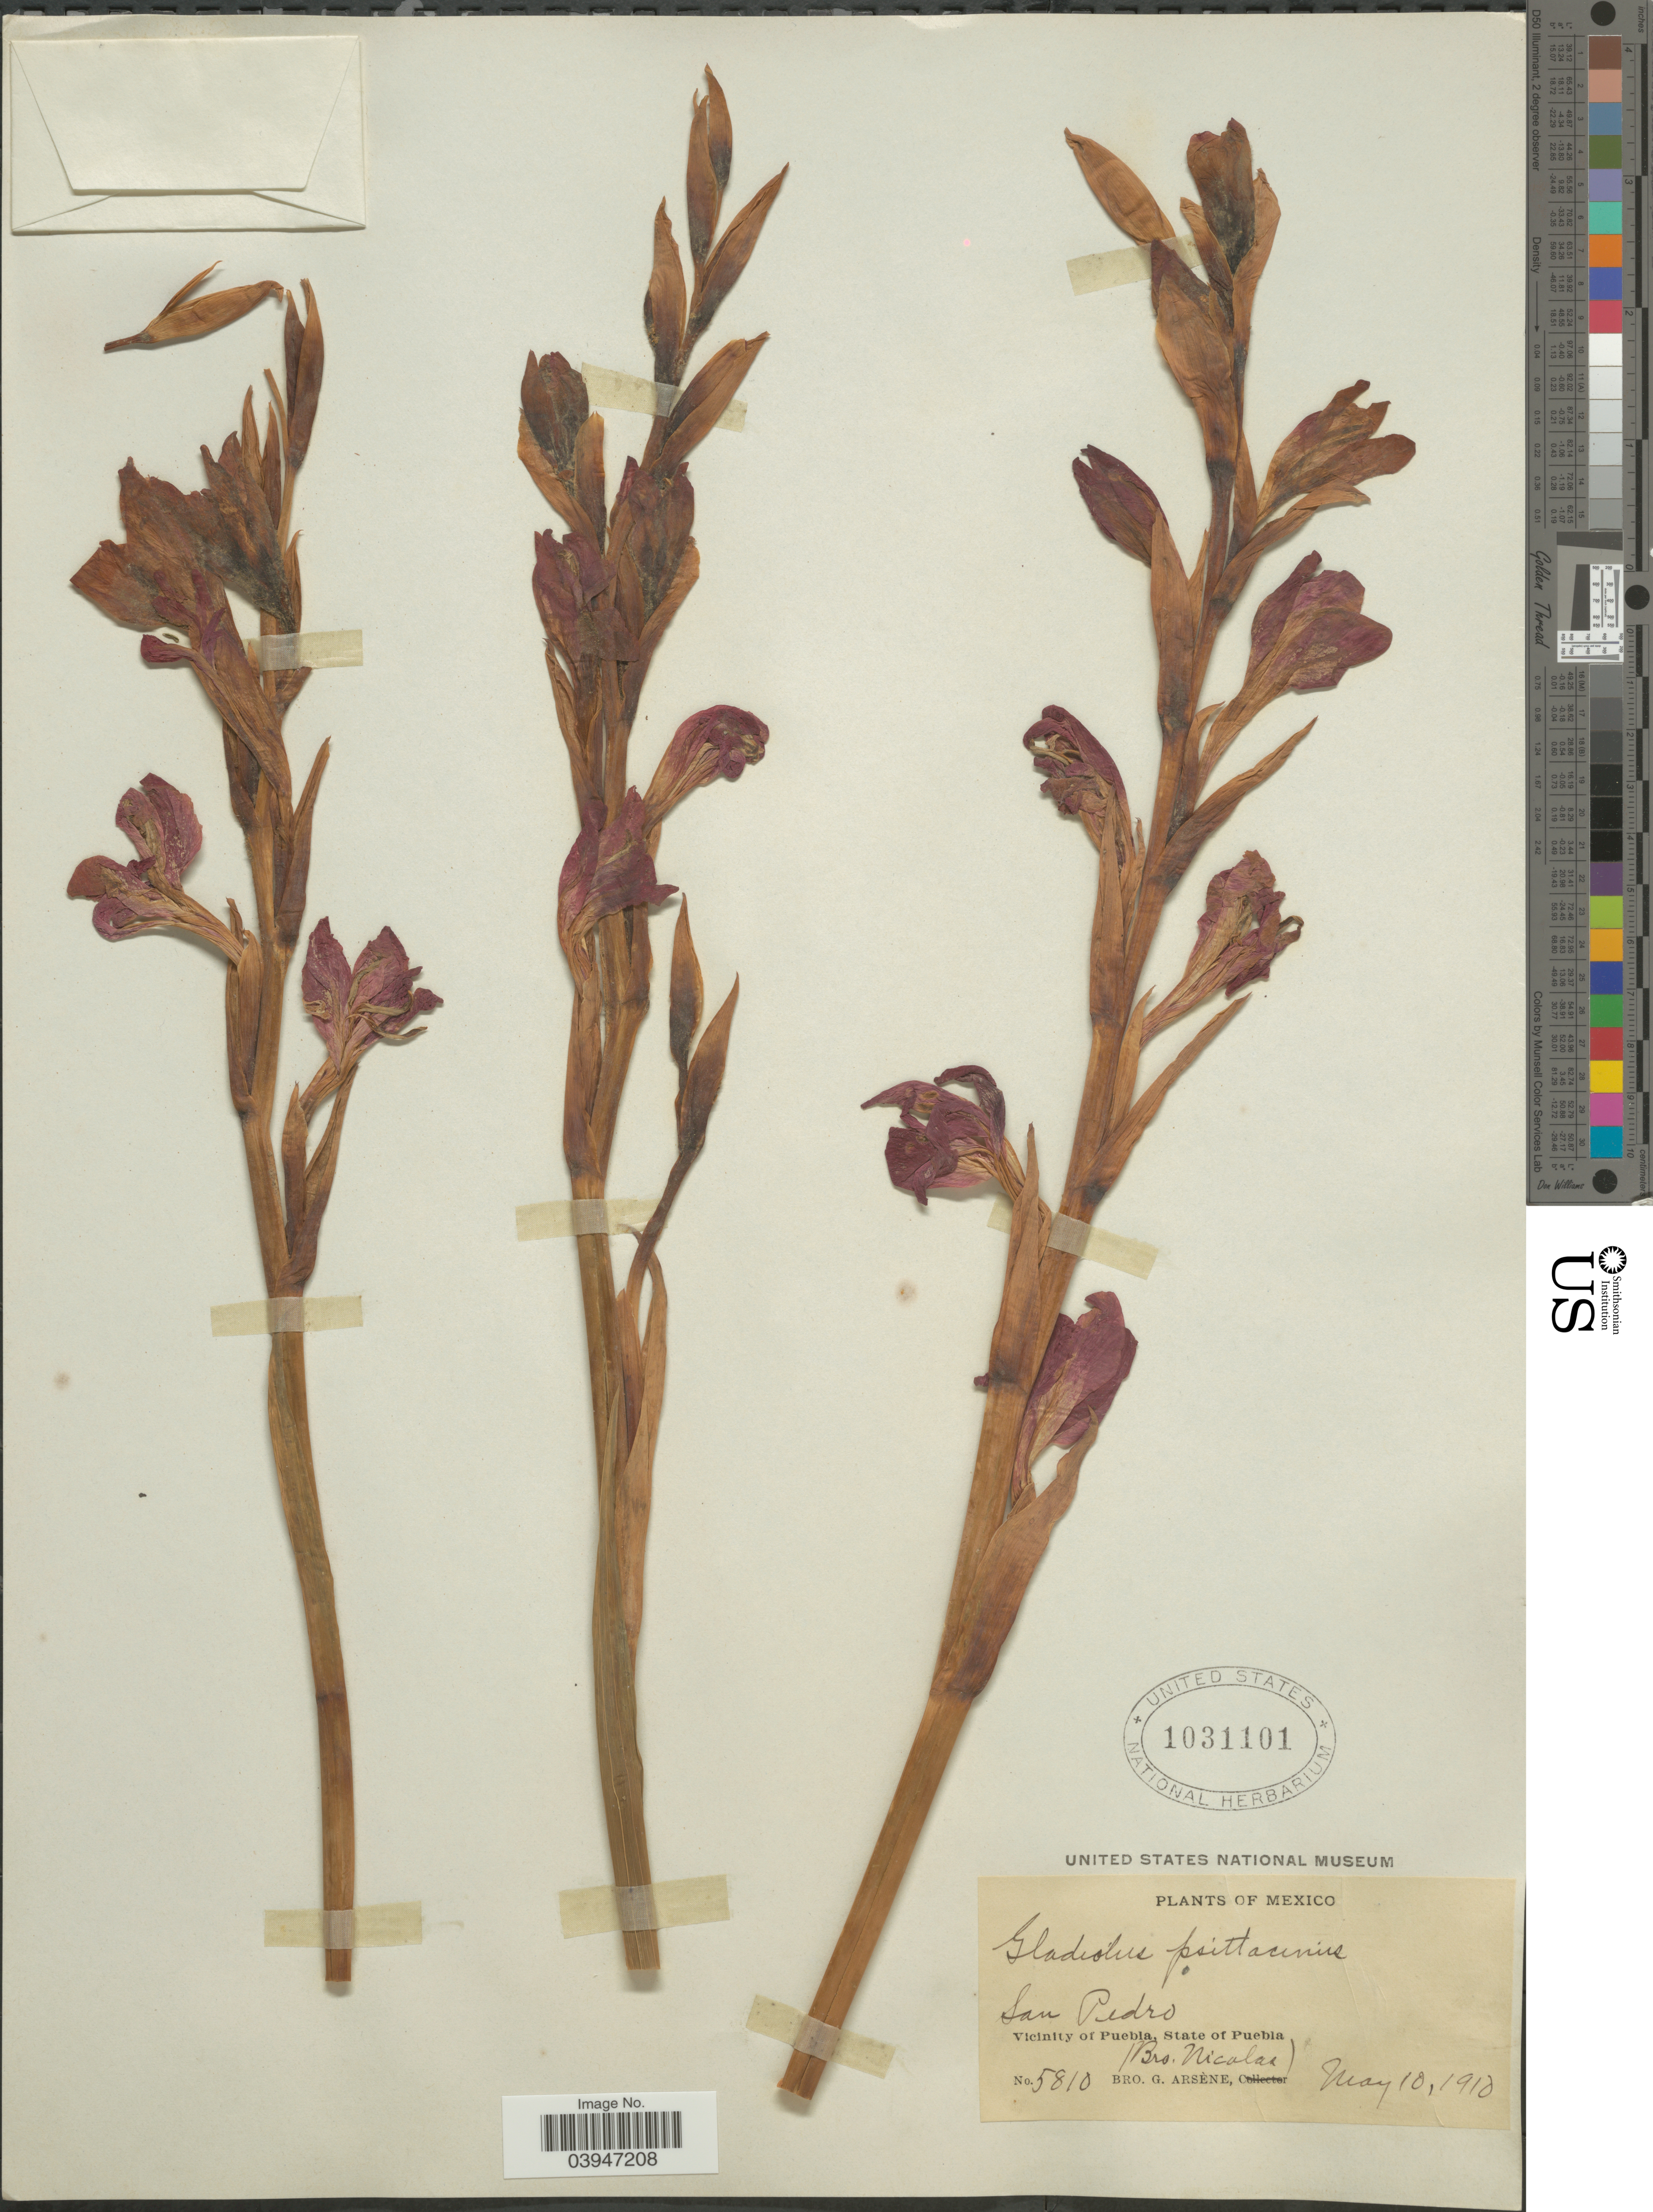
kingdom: Plantae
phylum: Tracheophyta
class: Liliopsida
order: Asparagales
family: Iridaceae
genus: Gladiolus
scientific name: Gladiolus psittacinus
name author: Hook.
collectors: Bro. G. Arsène & Bro. Nicolas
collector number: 5810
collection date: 1910-05-10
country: Mexico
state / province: Puebla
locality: San Pedro. Vicinity of Puebla.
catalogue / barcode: US 1031101